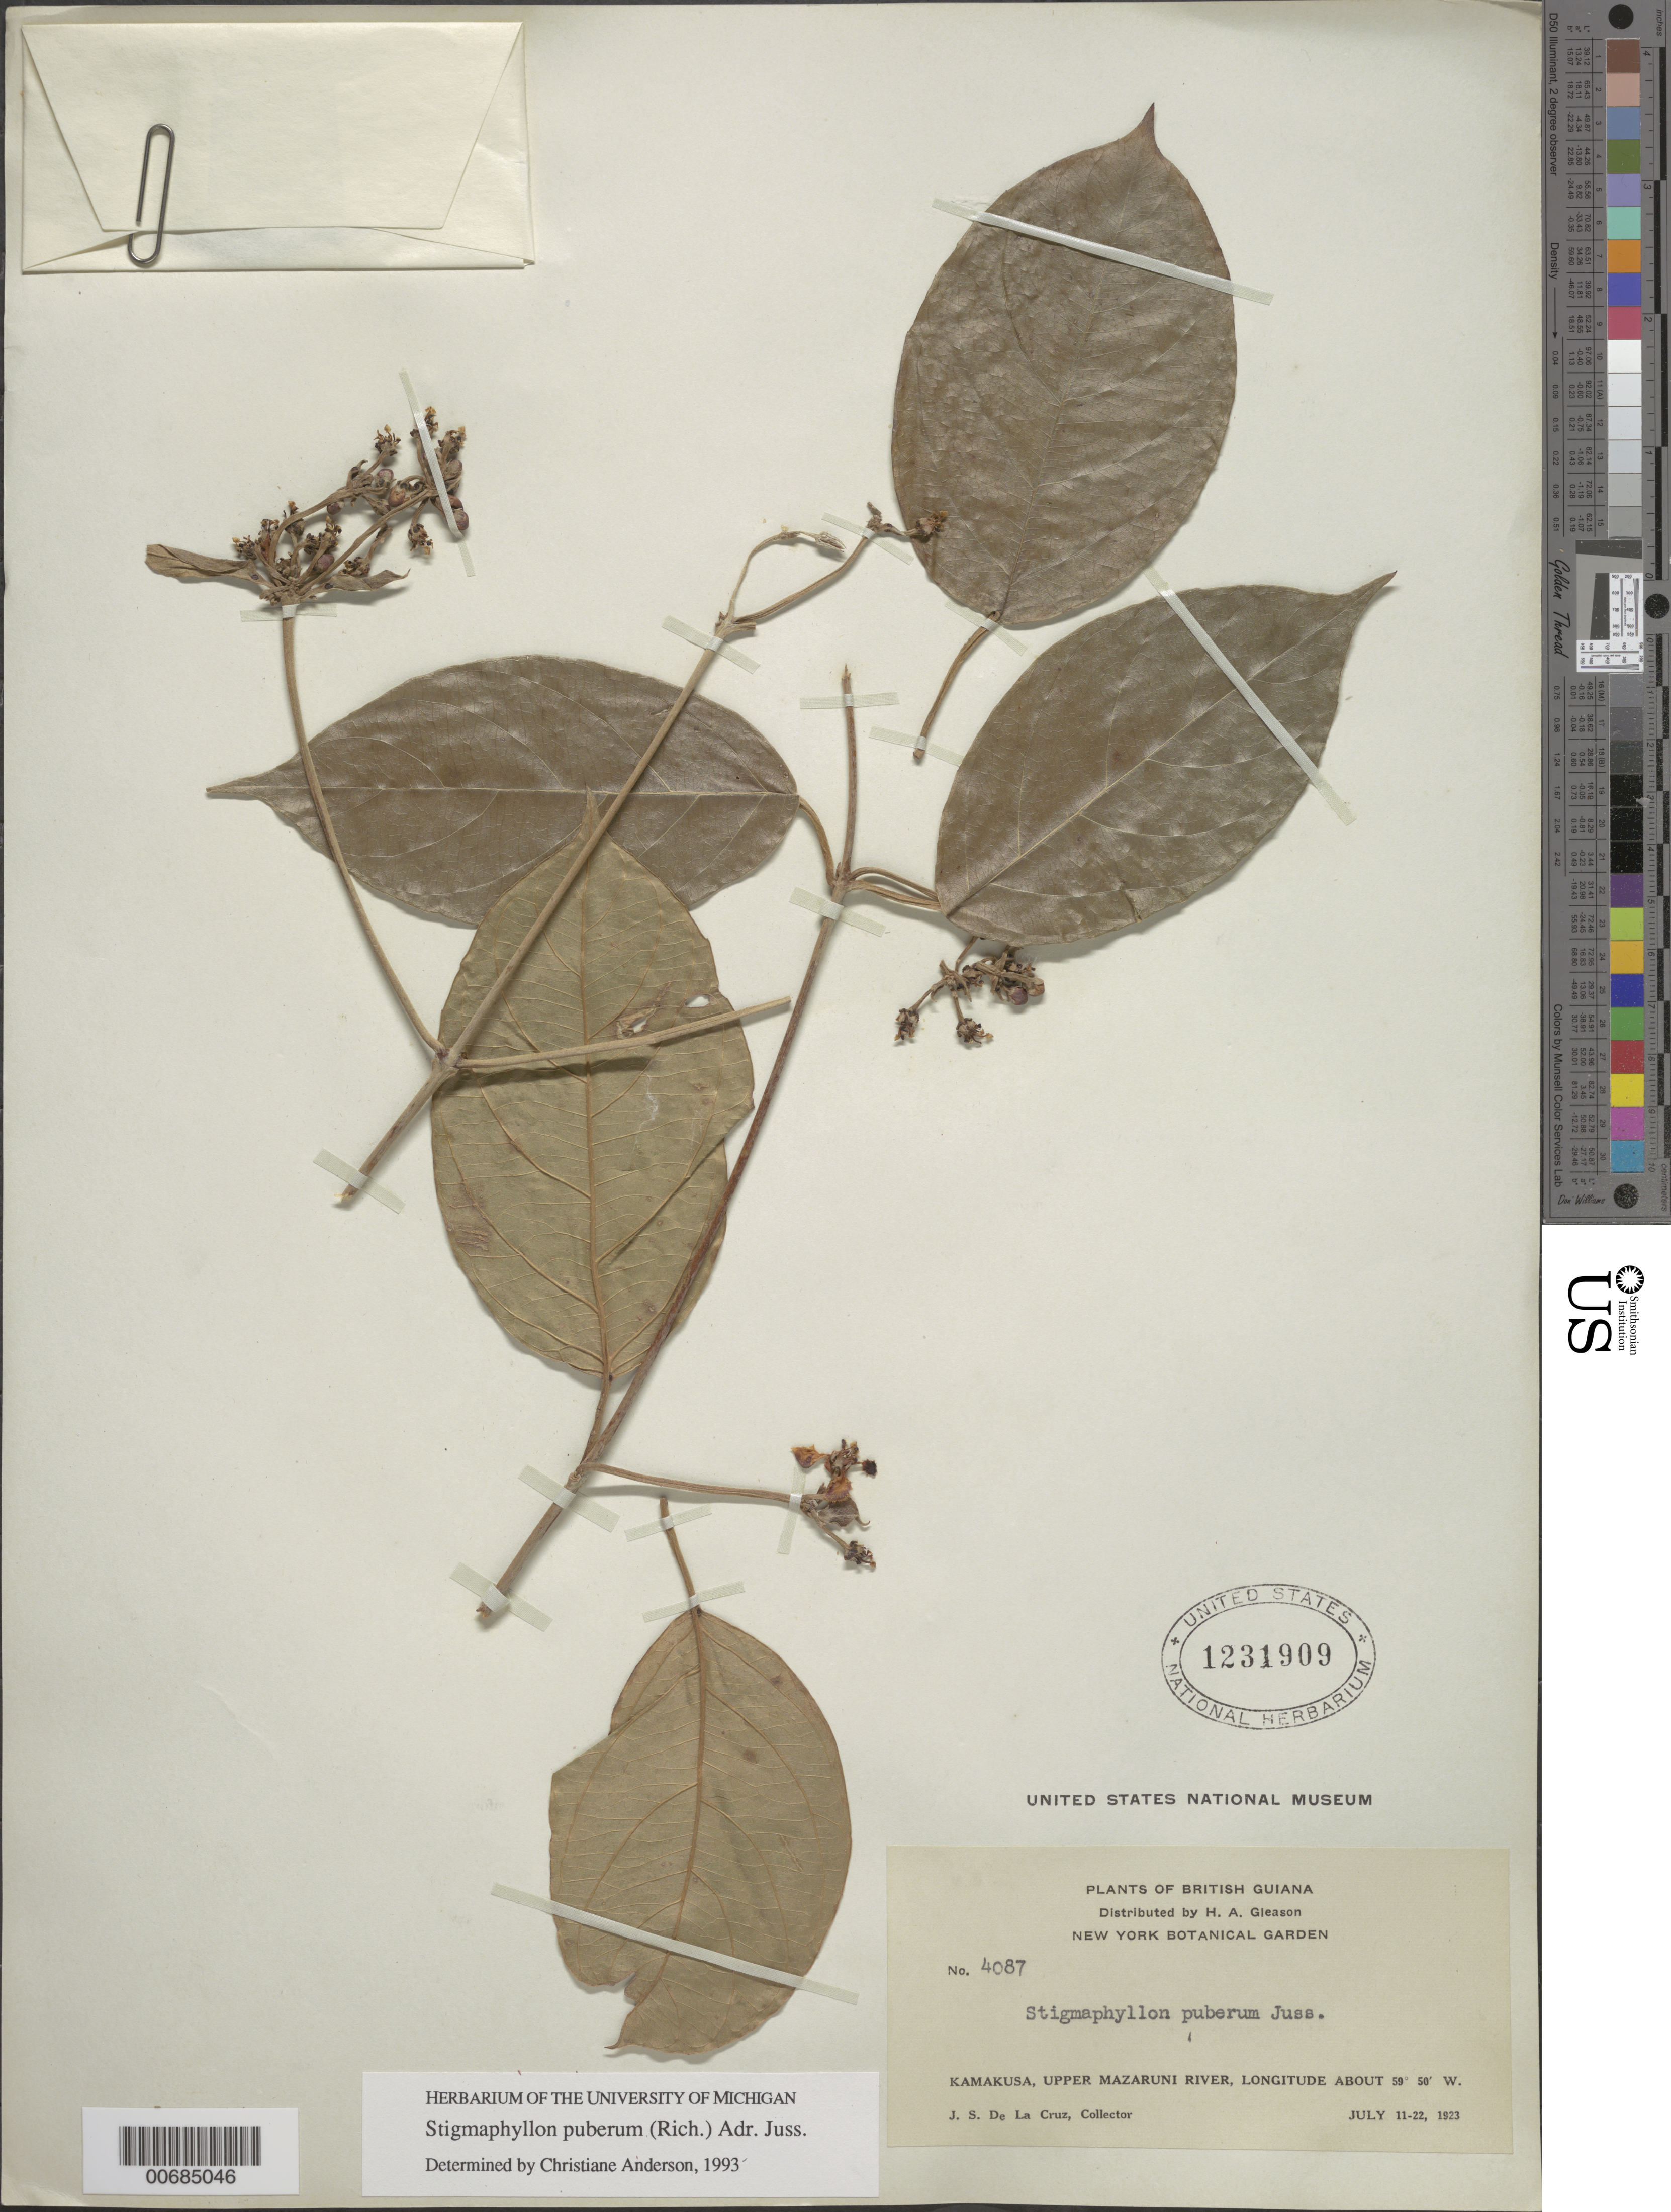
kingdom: Plantae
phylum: Tracheophyta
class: Magnoliopsida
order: Malpighiales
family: Malpighiaceae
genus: Stigmaphyllon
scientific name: Stigmaphyllon puberum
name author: (Rich.) A. Juss.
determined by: Anderson, C.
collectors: J. S. de la Cruz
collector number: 4087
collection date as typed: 11-Jul-23 to 22-Jul-23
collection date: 1923-07-11/1923-07-22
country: Guyana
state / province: Cuyuni-Mazaruni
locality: Kamakusa, Upper Mazaruni R.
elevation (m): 100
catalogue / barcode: US 1231909